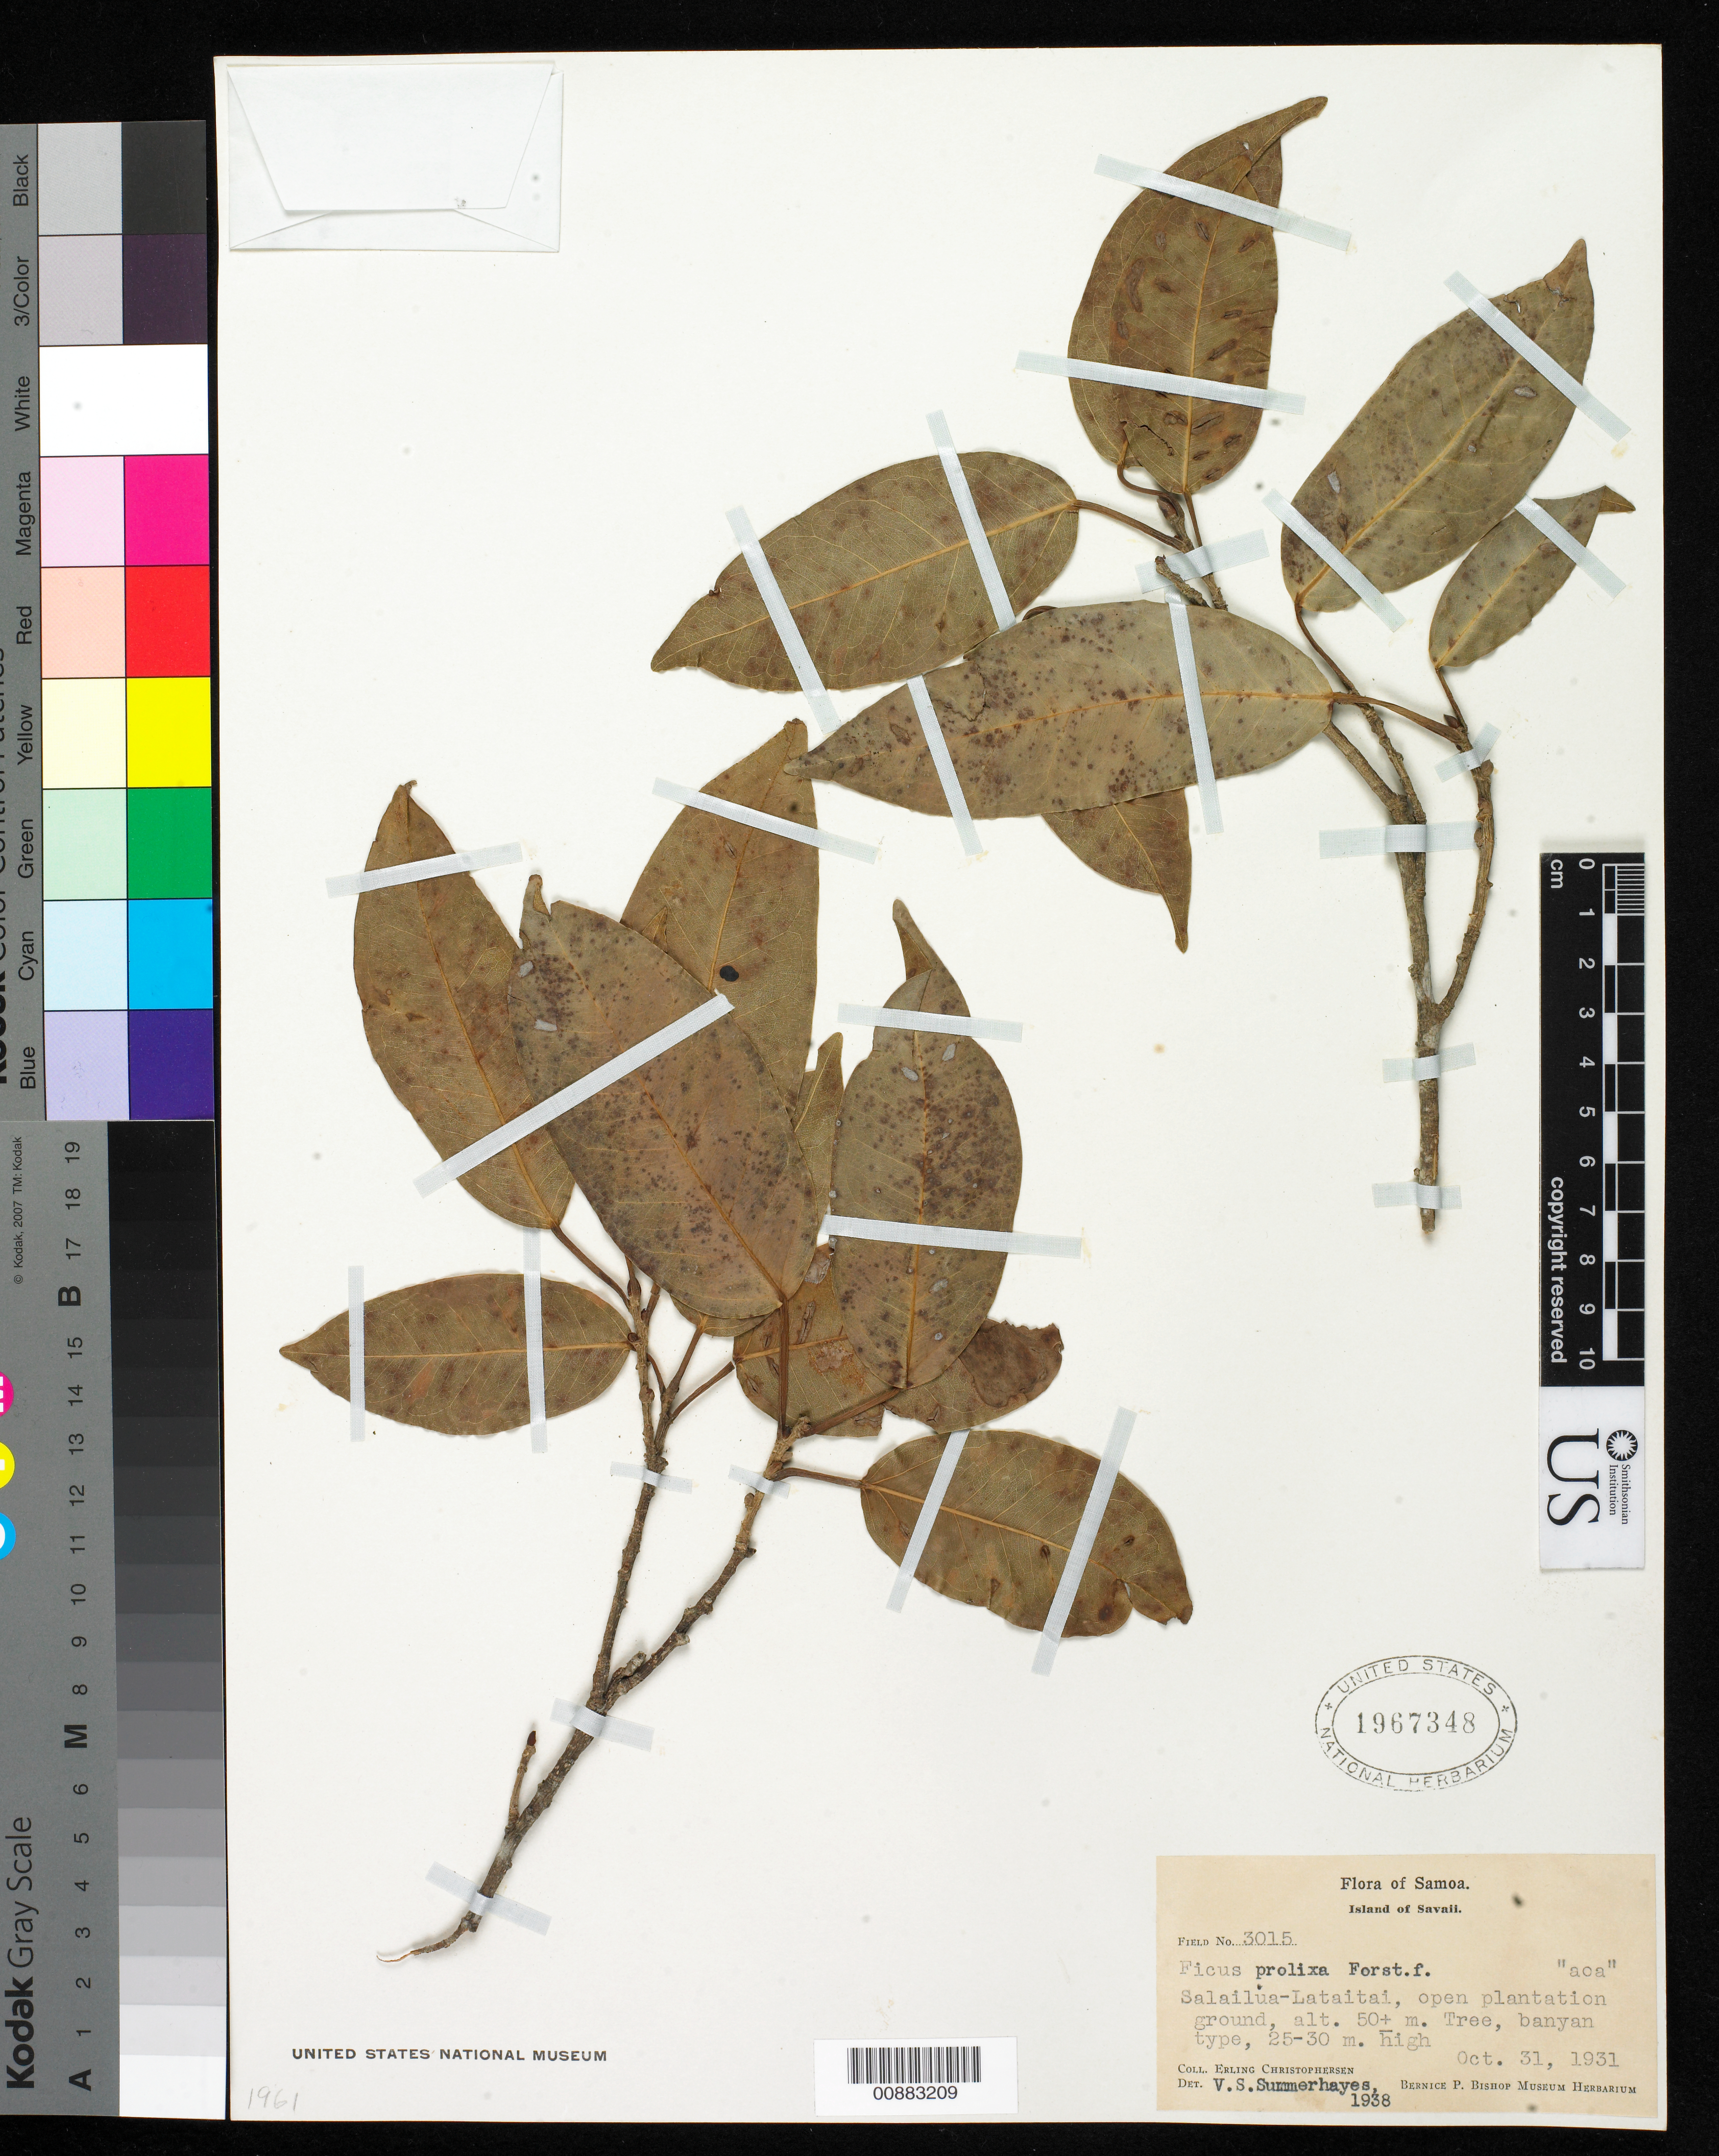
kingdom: Plantae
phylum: Tracheophyta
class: Magnoliopsida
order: Rosales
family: Moraceae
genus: Ficus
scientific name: Ficus prolixa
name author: G. Forst.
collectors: E. Christophersen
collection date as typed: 31 Oct 1931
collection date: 1931-10-31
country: Samoa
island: Savai'i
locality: Salailua-Lataitai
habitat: Open plantation ground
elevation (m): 50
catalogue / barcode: US 1967348